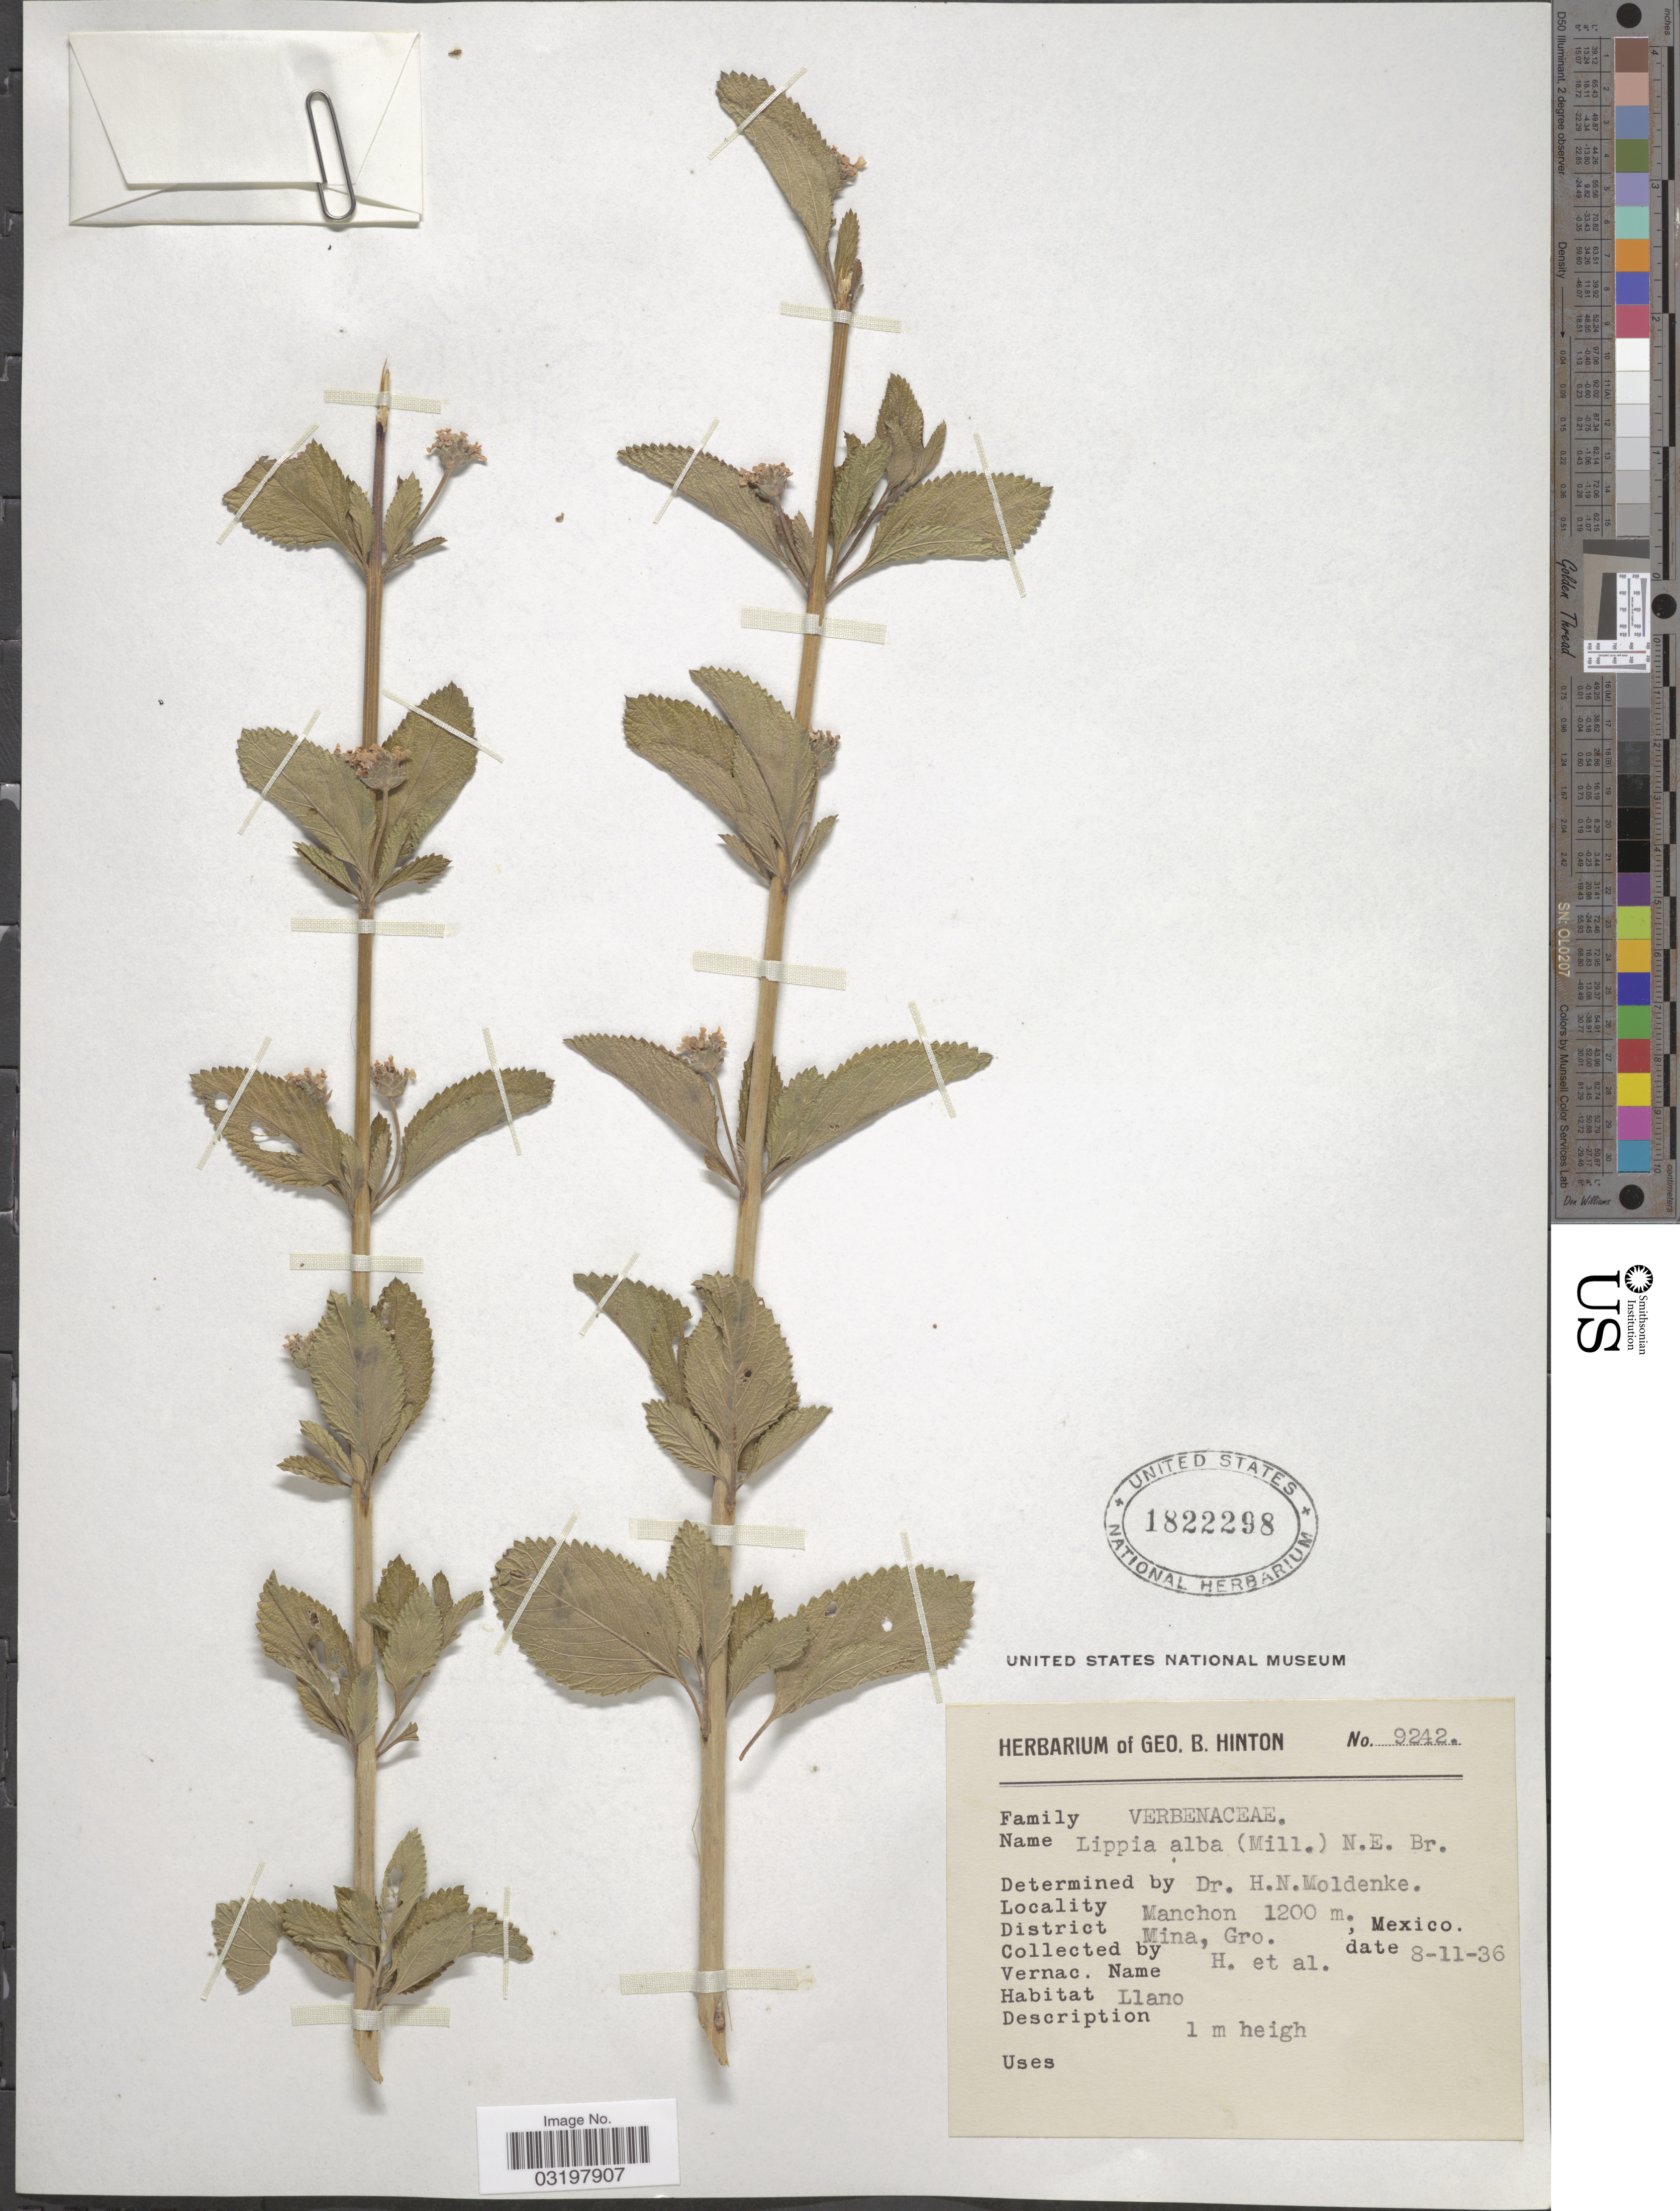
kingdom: Plantae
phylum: Tracheophyta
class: Magnoliopsida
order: Lamiales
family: Verbenaceae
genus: Lippia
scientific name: Lippia alba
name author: (Mill.) N.E. Br. ex Britton & P. Wilson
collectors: G. B. Hinton & et al.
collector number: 9242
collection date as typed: Transcribed d/m/y: 8/11/36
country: Mexico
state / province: Guerrero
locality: Manchon. District Mina, Gro.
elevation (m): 1200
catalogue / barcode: US 1822298